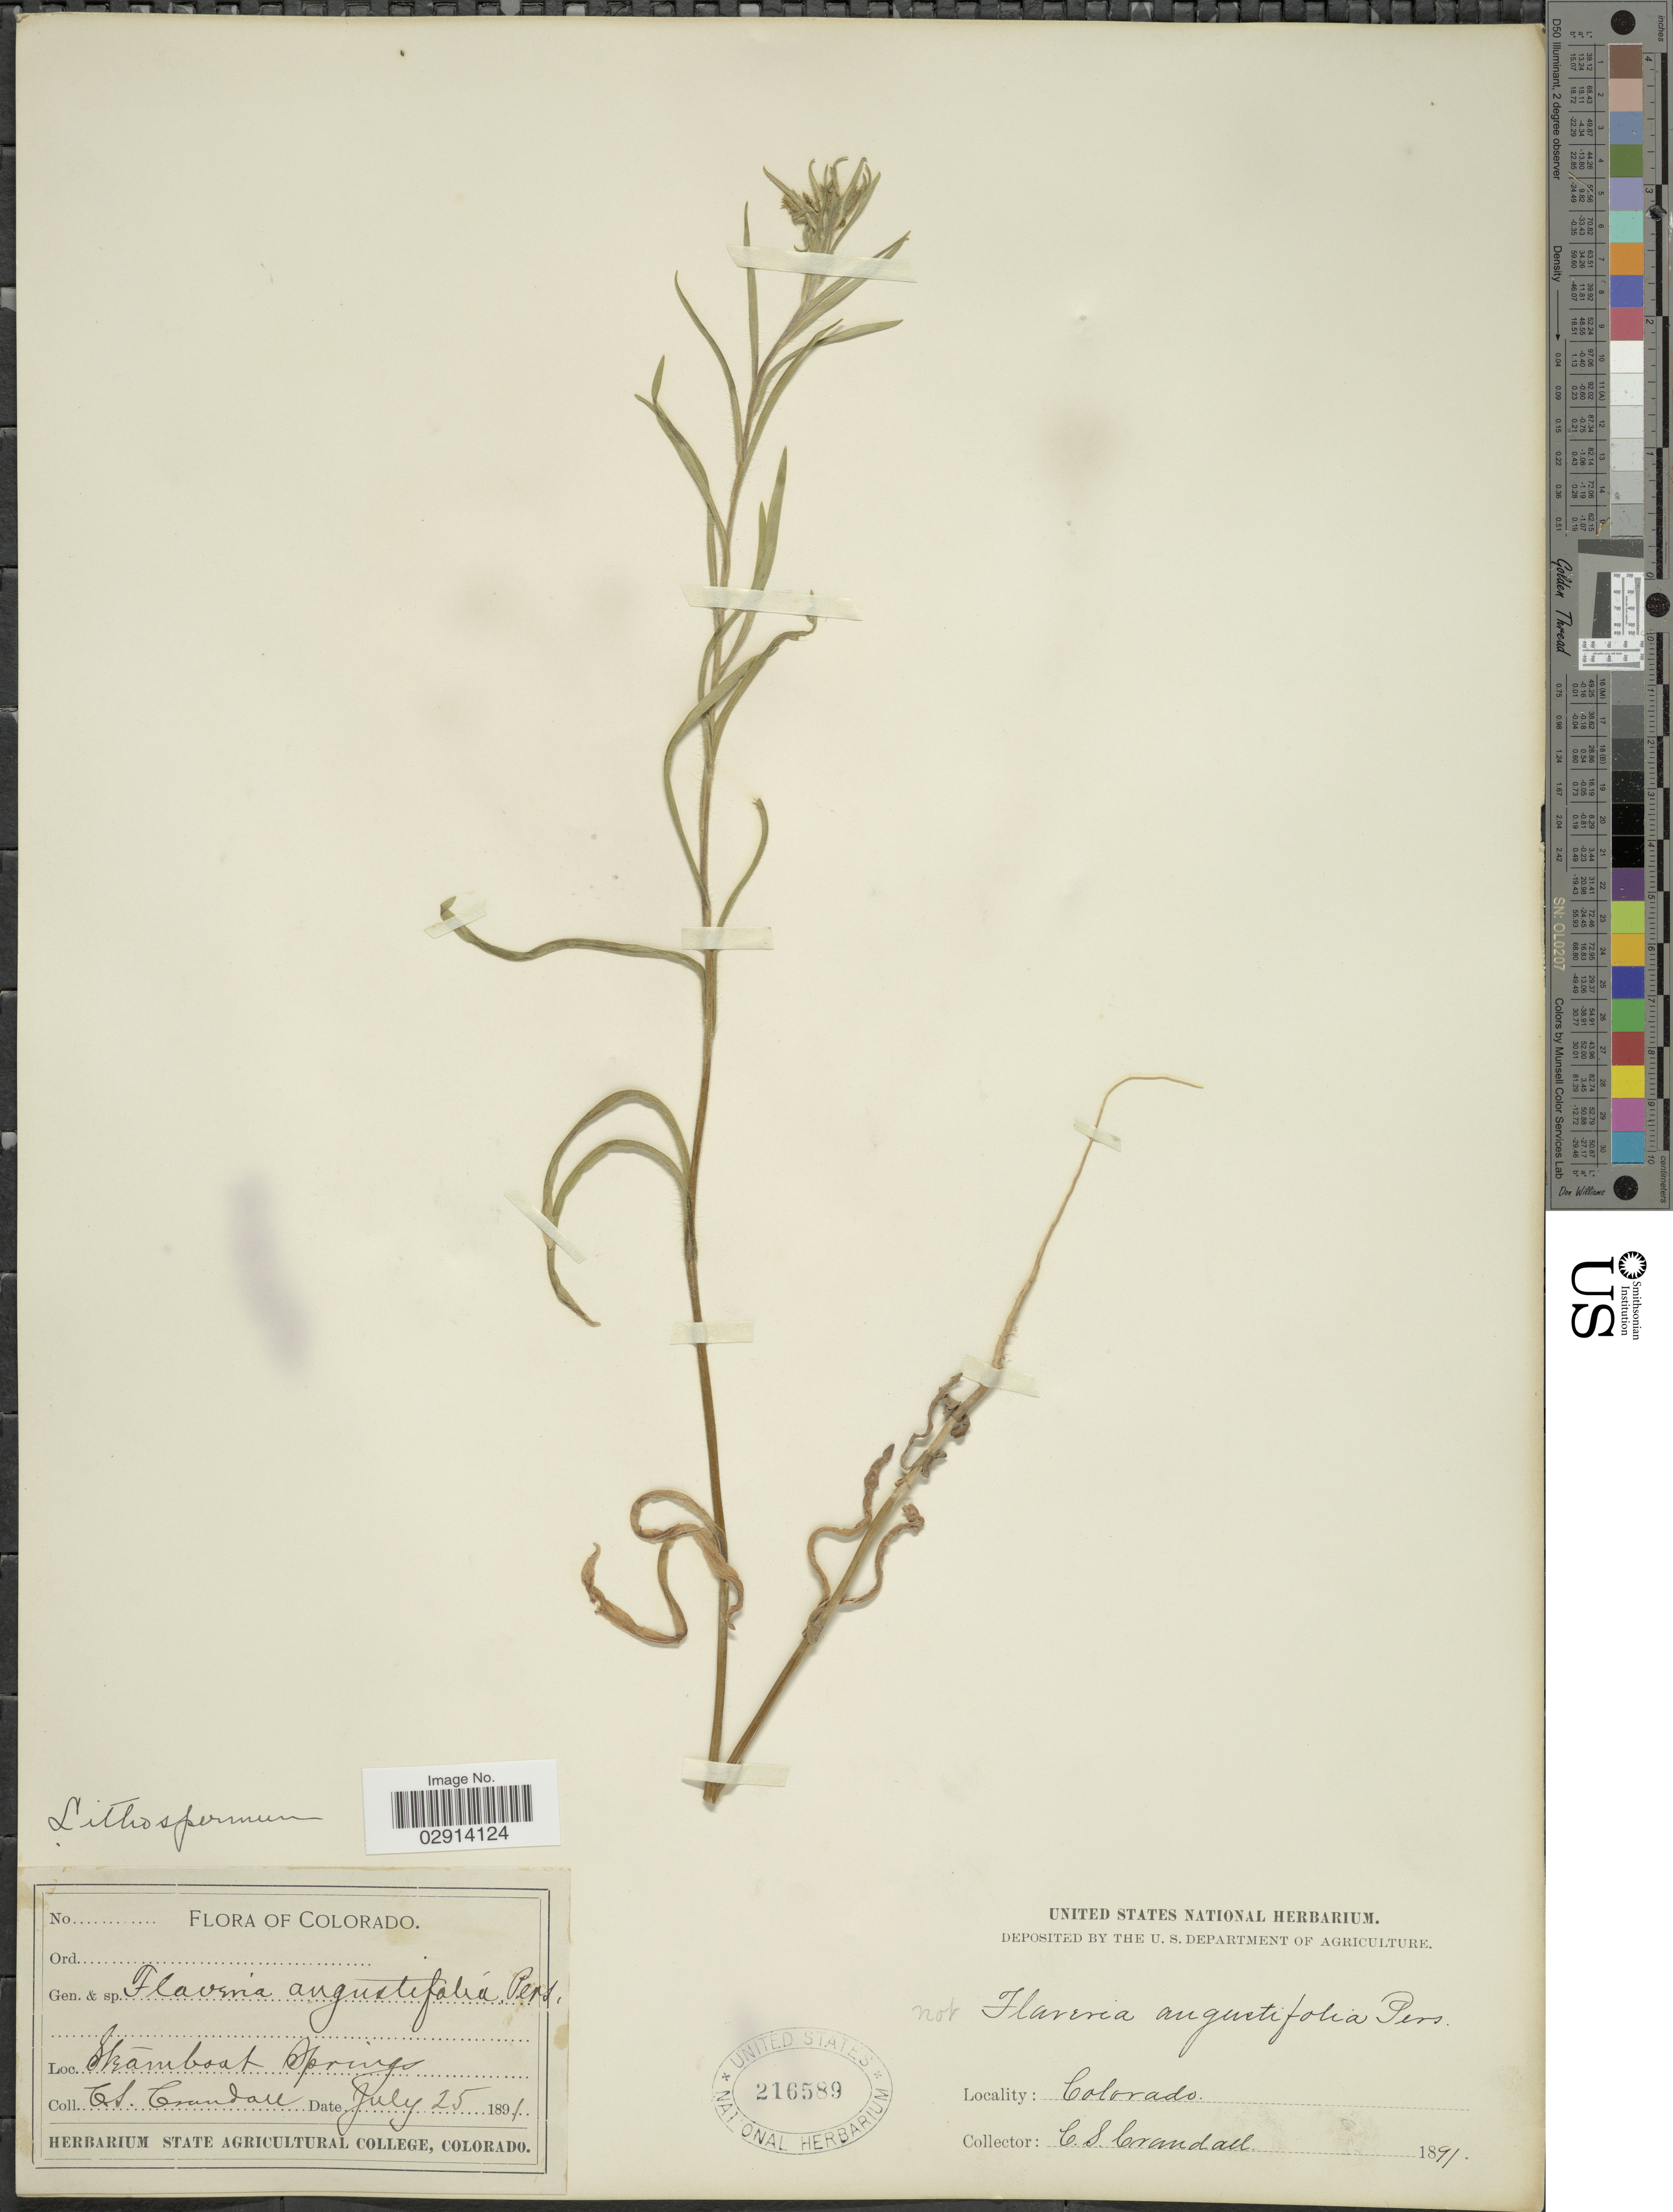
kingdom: Plantae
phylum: Tracheophyta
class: Magnoliopsida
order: Boraginales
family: Boraginaceae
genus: Lithospermum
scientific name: Lithospermum incisum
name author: Lehm.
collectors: C. Crandall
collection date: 1891-07-25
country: United States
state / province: Colorado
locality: Steamboat Springs.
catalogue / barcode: US 216589